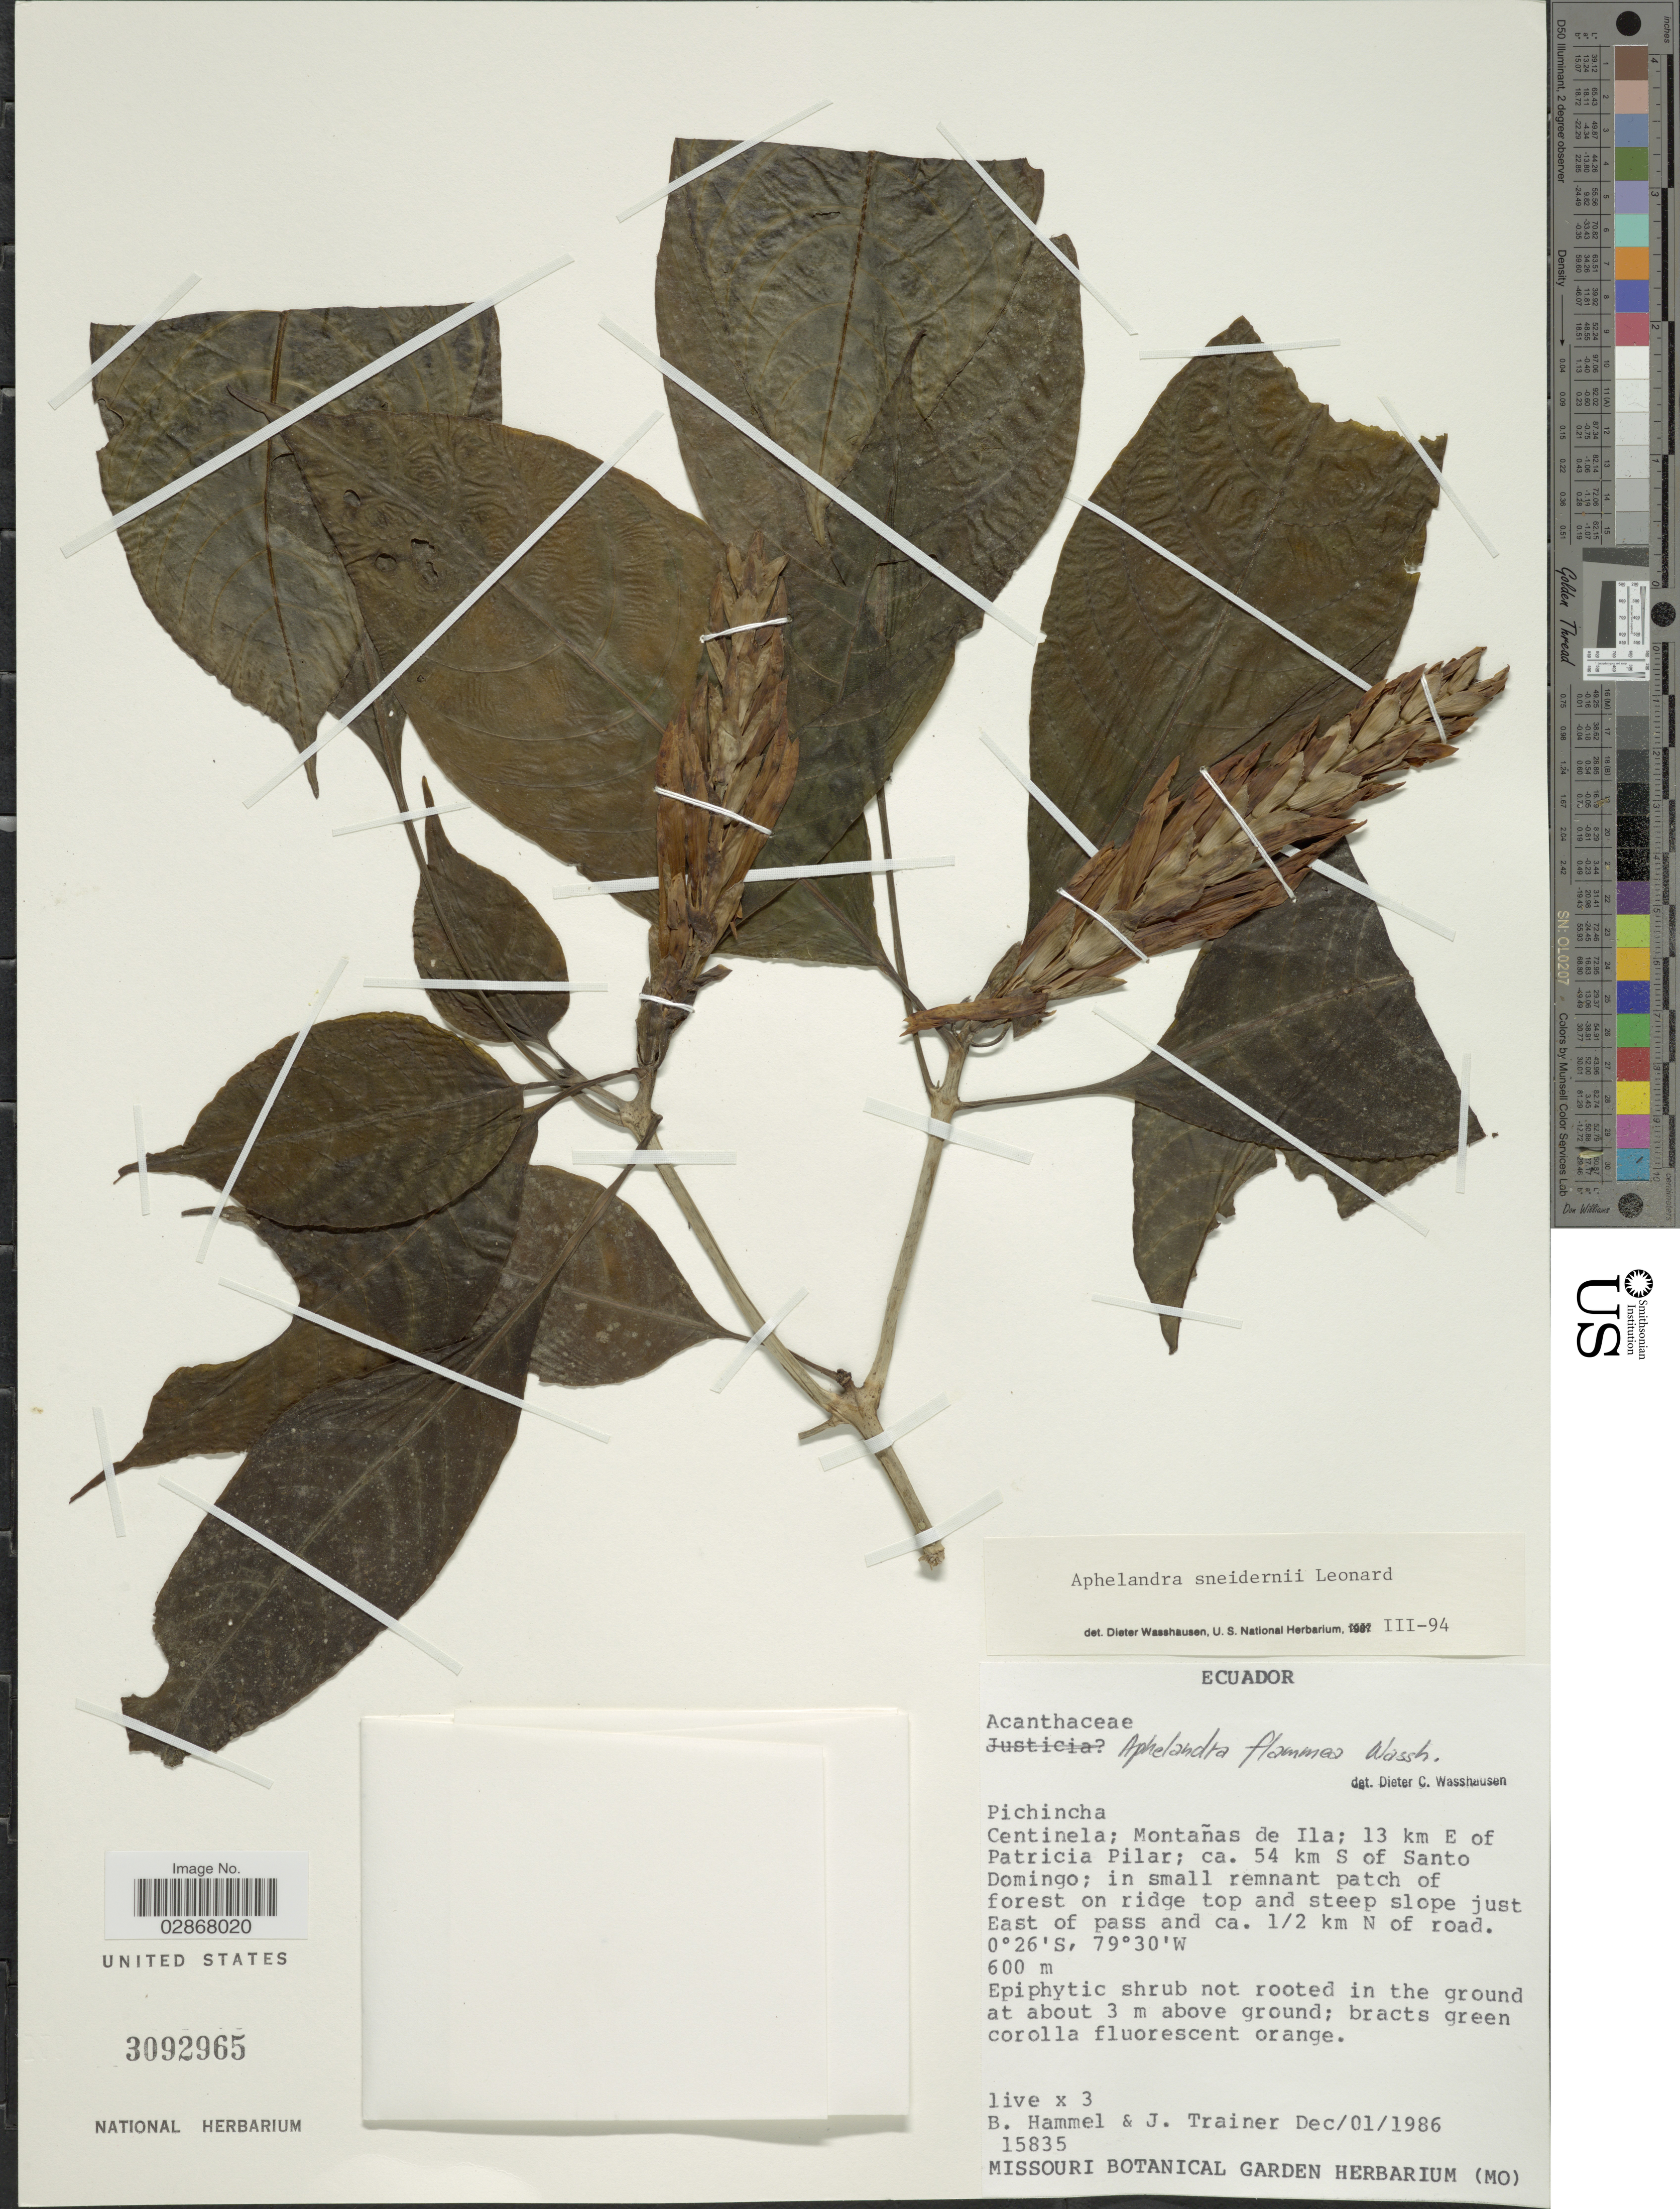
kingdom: Plantae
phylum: Tracheophyta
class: Magnoliopsida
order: Lamiales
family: Acanthaceae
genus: Encephalosphaera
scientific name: Encephalosphaera vitellina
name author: Lindau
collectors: B. Hammel & J. Trainer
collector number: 15835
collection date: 1986-12-01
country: Ecuador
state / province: Pichincha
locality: Centinela; Montañas de Ila; 13 km E of Patricia Pilar; ca. 54 km S of Santo Domingo; on ridge top and steep slope just East of pass and ca. 1/2 km N of road.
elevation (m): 600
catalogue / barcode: US 3092965